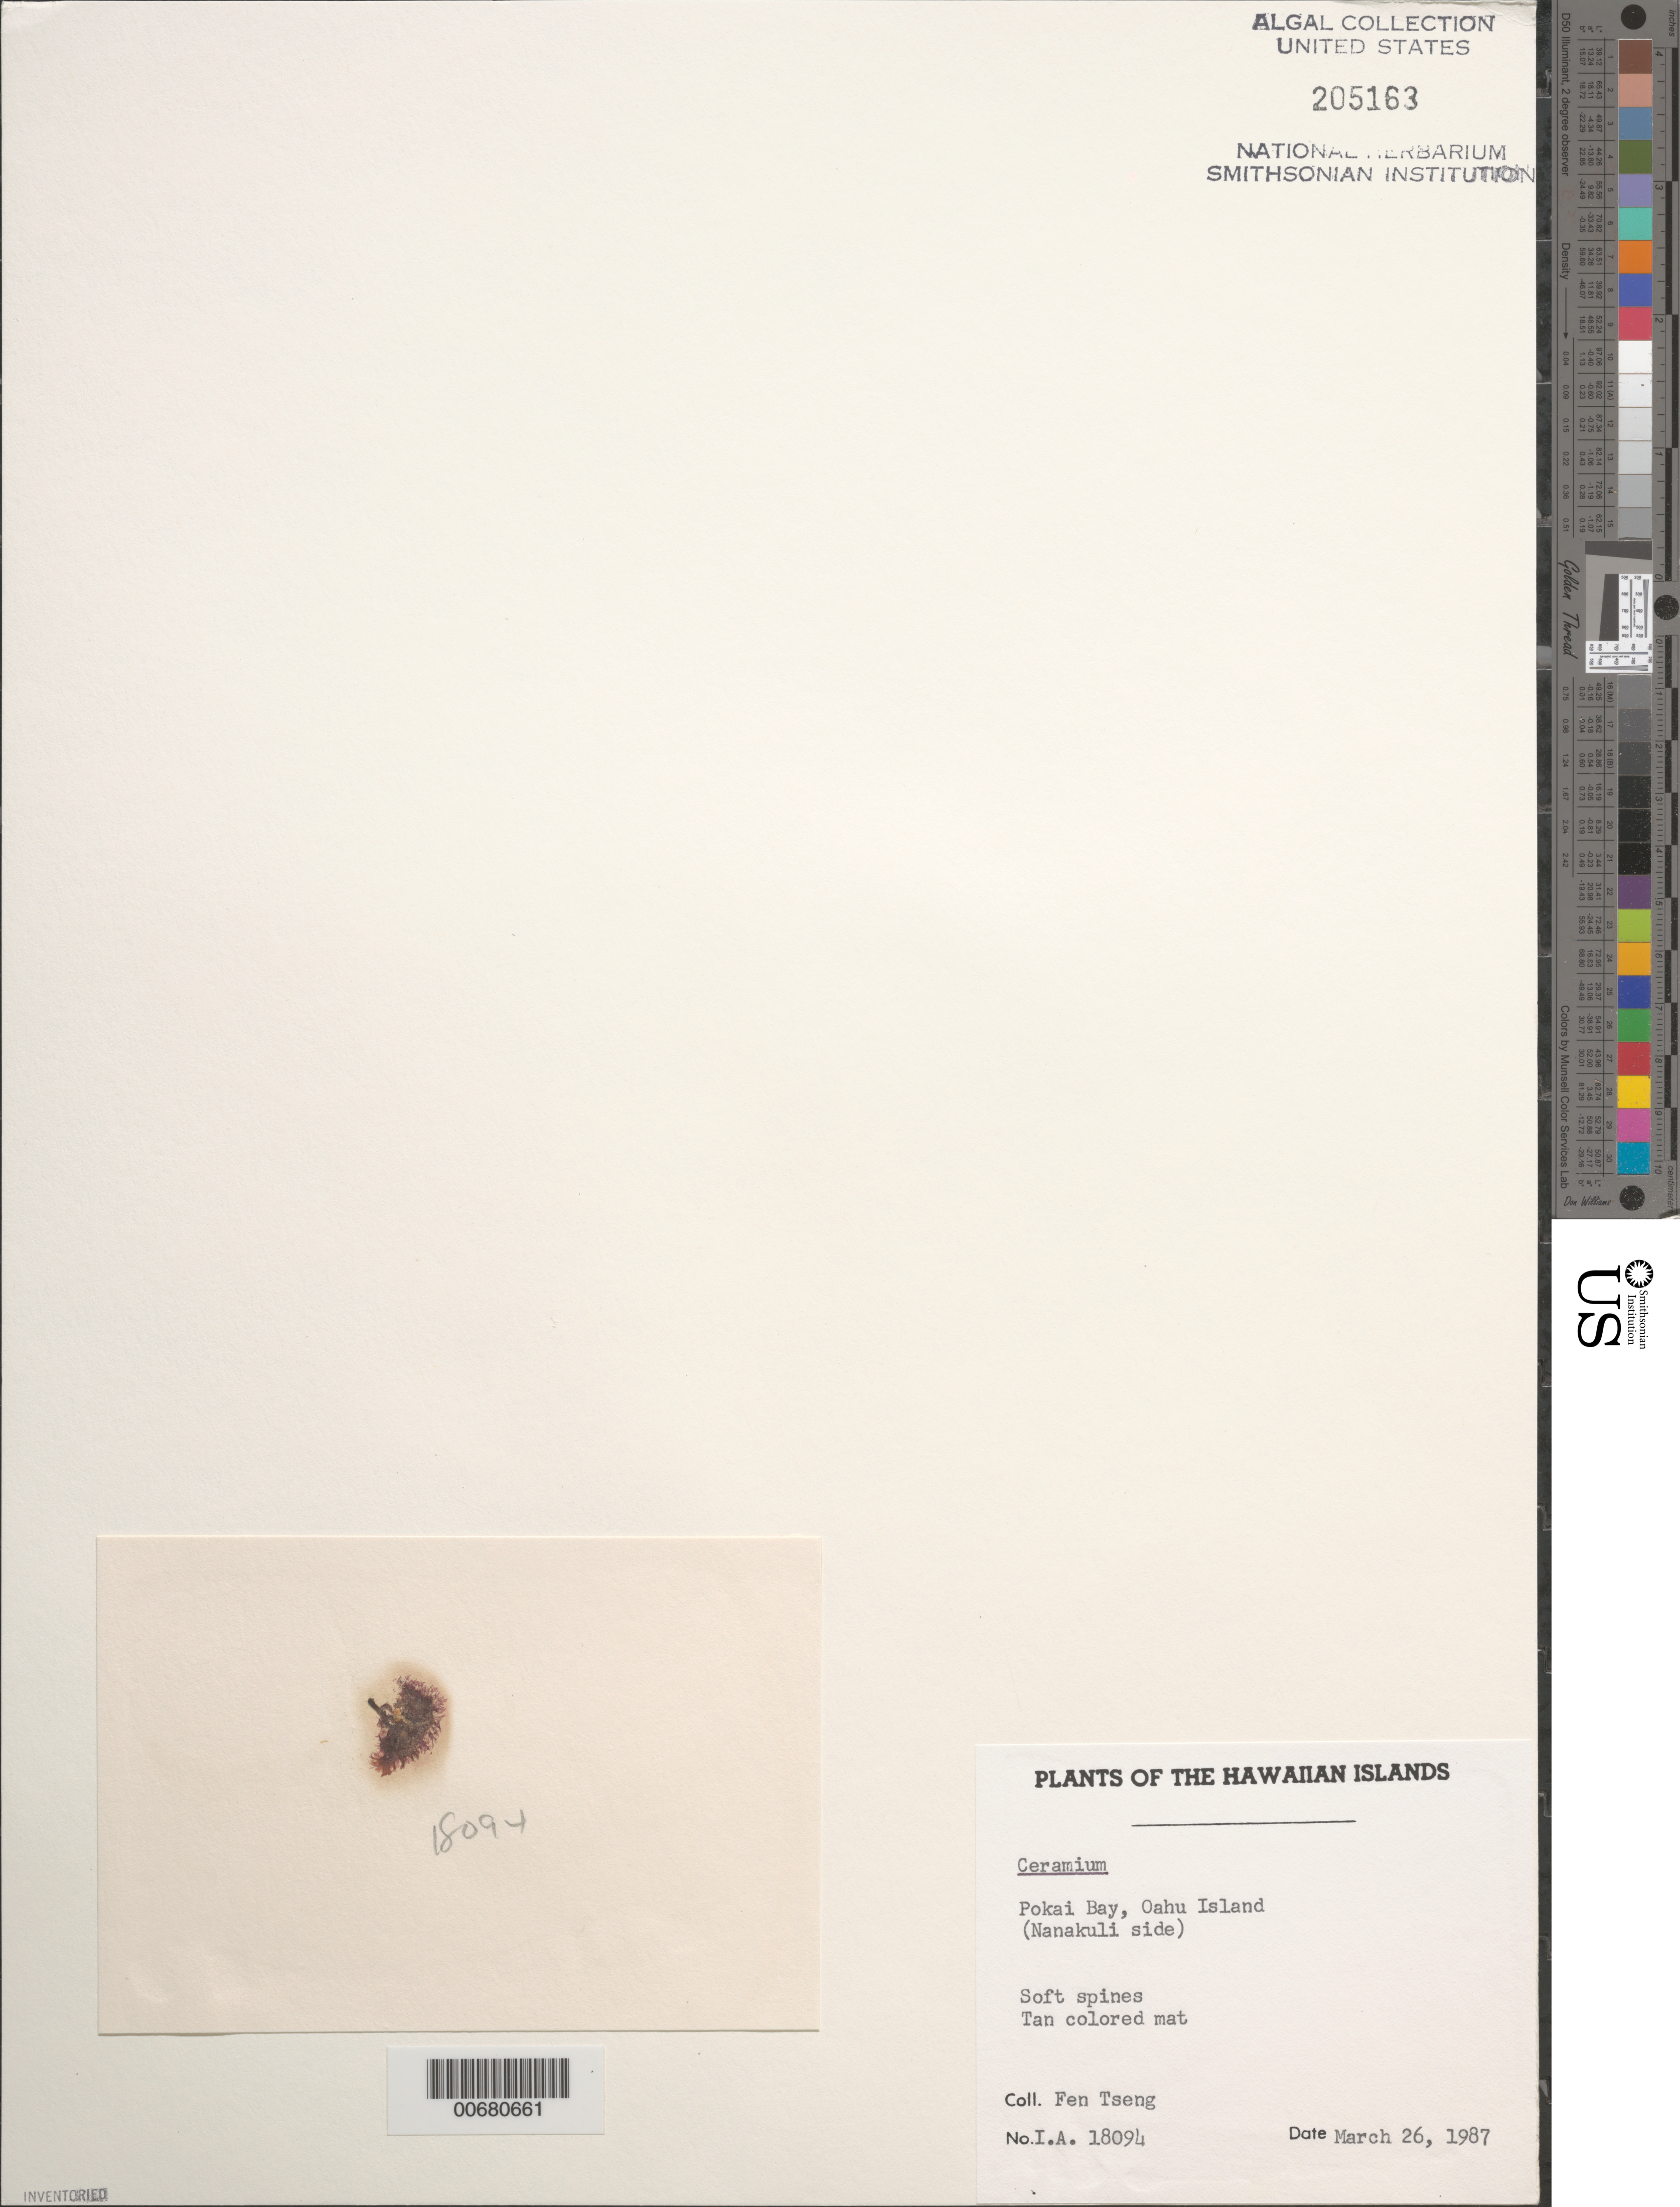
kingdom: Plantae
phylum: Rhodophyta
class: Florideophyceae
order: Ceramiales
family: Ceramiaceae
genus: Ceramium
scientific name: Ceramium sp.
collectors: F. Tseng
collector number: IAA 18094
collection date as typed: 26 Mar 1987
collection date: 1987-03-26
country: United States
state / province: Hawaii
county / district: Honolulu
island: Oahu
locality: Pokai Bay (Nanakuli side)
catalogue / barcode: US 205163